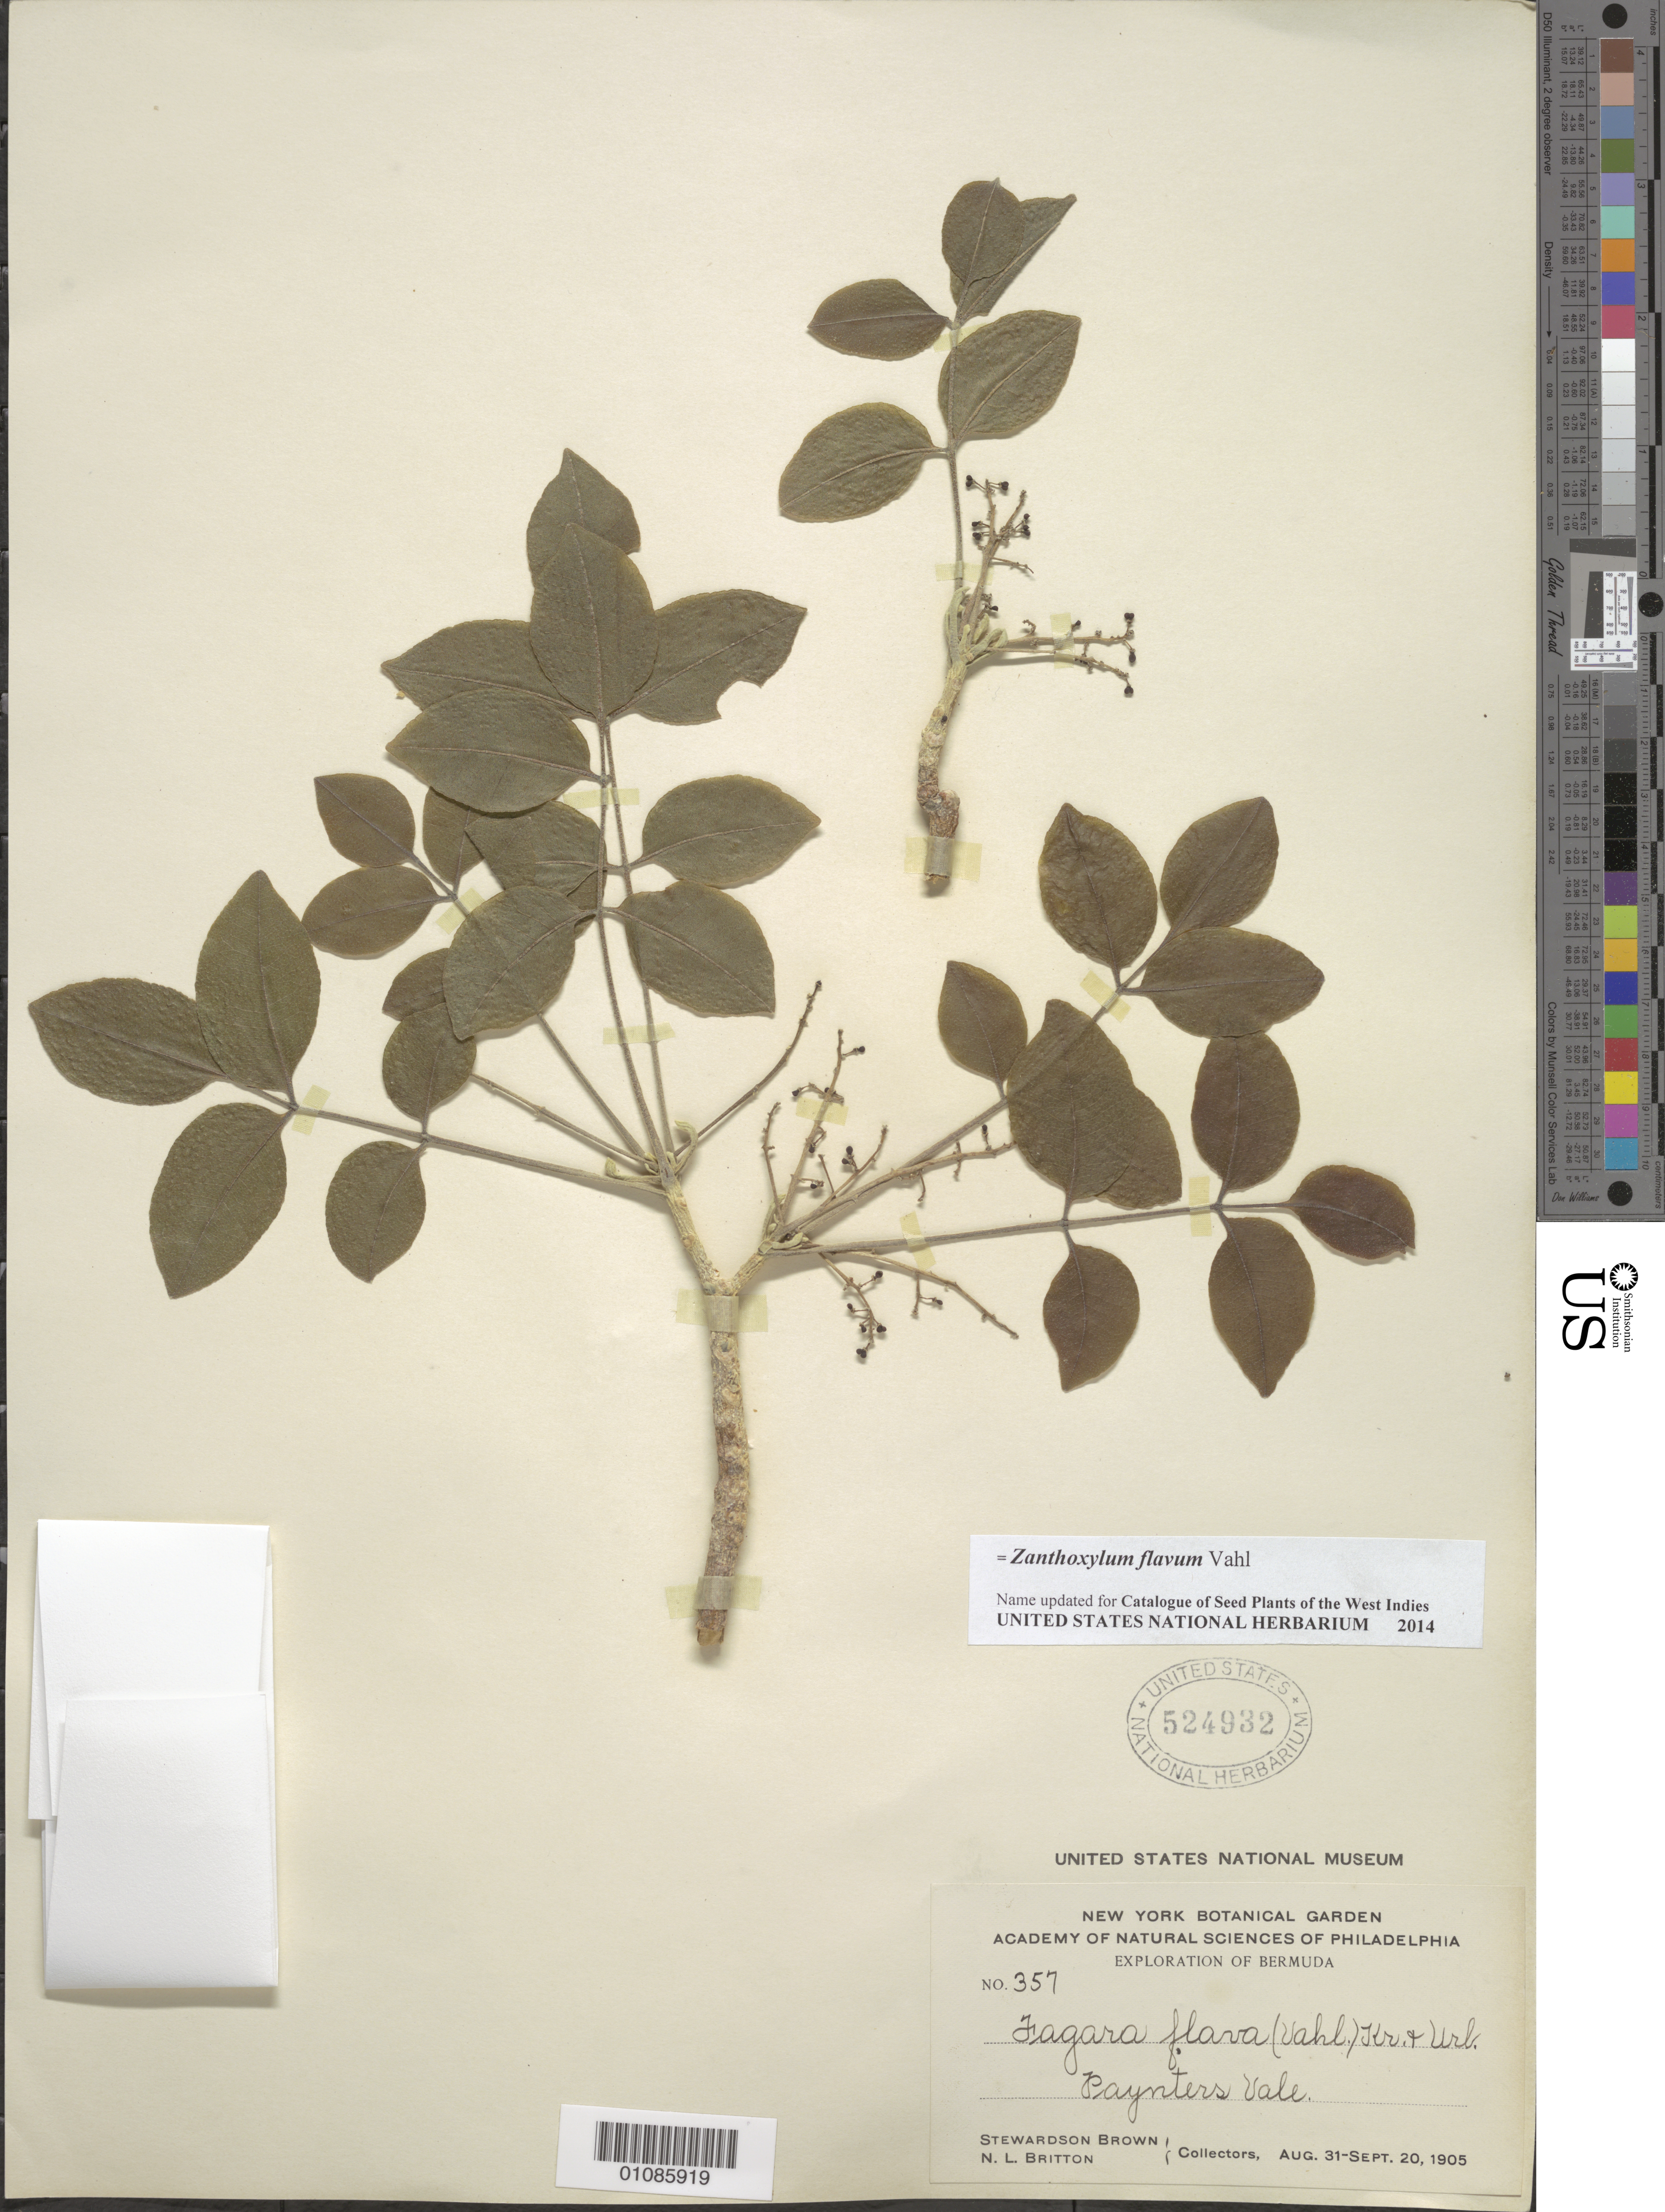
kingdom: Plantae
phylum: Tracheophyta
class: Magnoliopsida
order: Sapindales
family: Rutaceae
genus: Zanthoxylum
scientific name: Zanthoxylum flavum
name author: Vahl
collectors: S. Brown & N. Britton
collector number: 357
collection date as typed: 31 Aug 1905 to 20 Sep 1905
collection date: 1905-08-31/1905-09-20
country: Bermuda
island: Bermuda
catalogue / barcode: US 524932